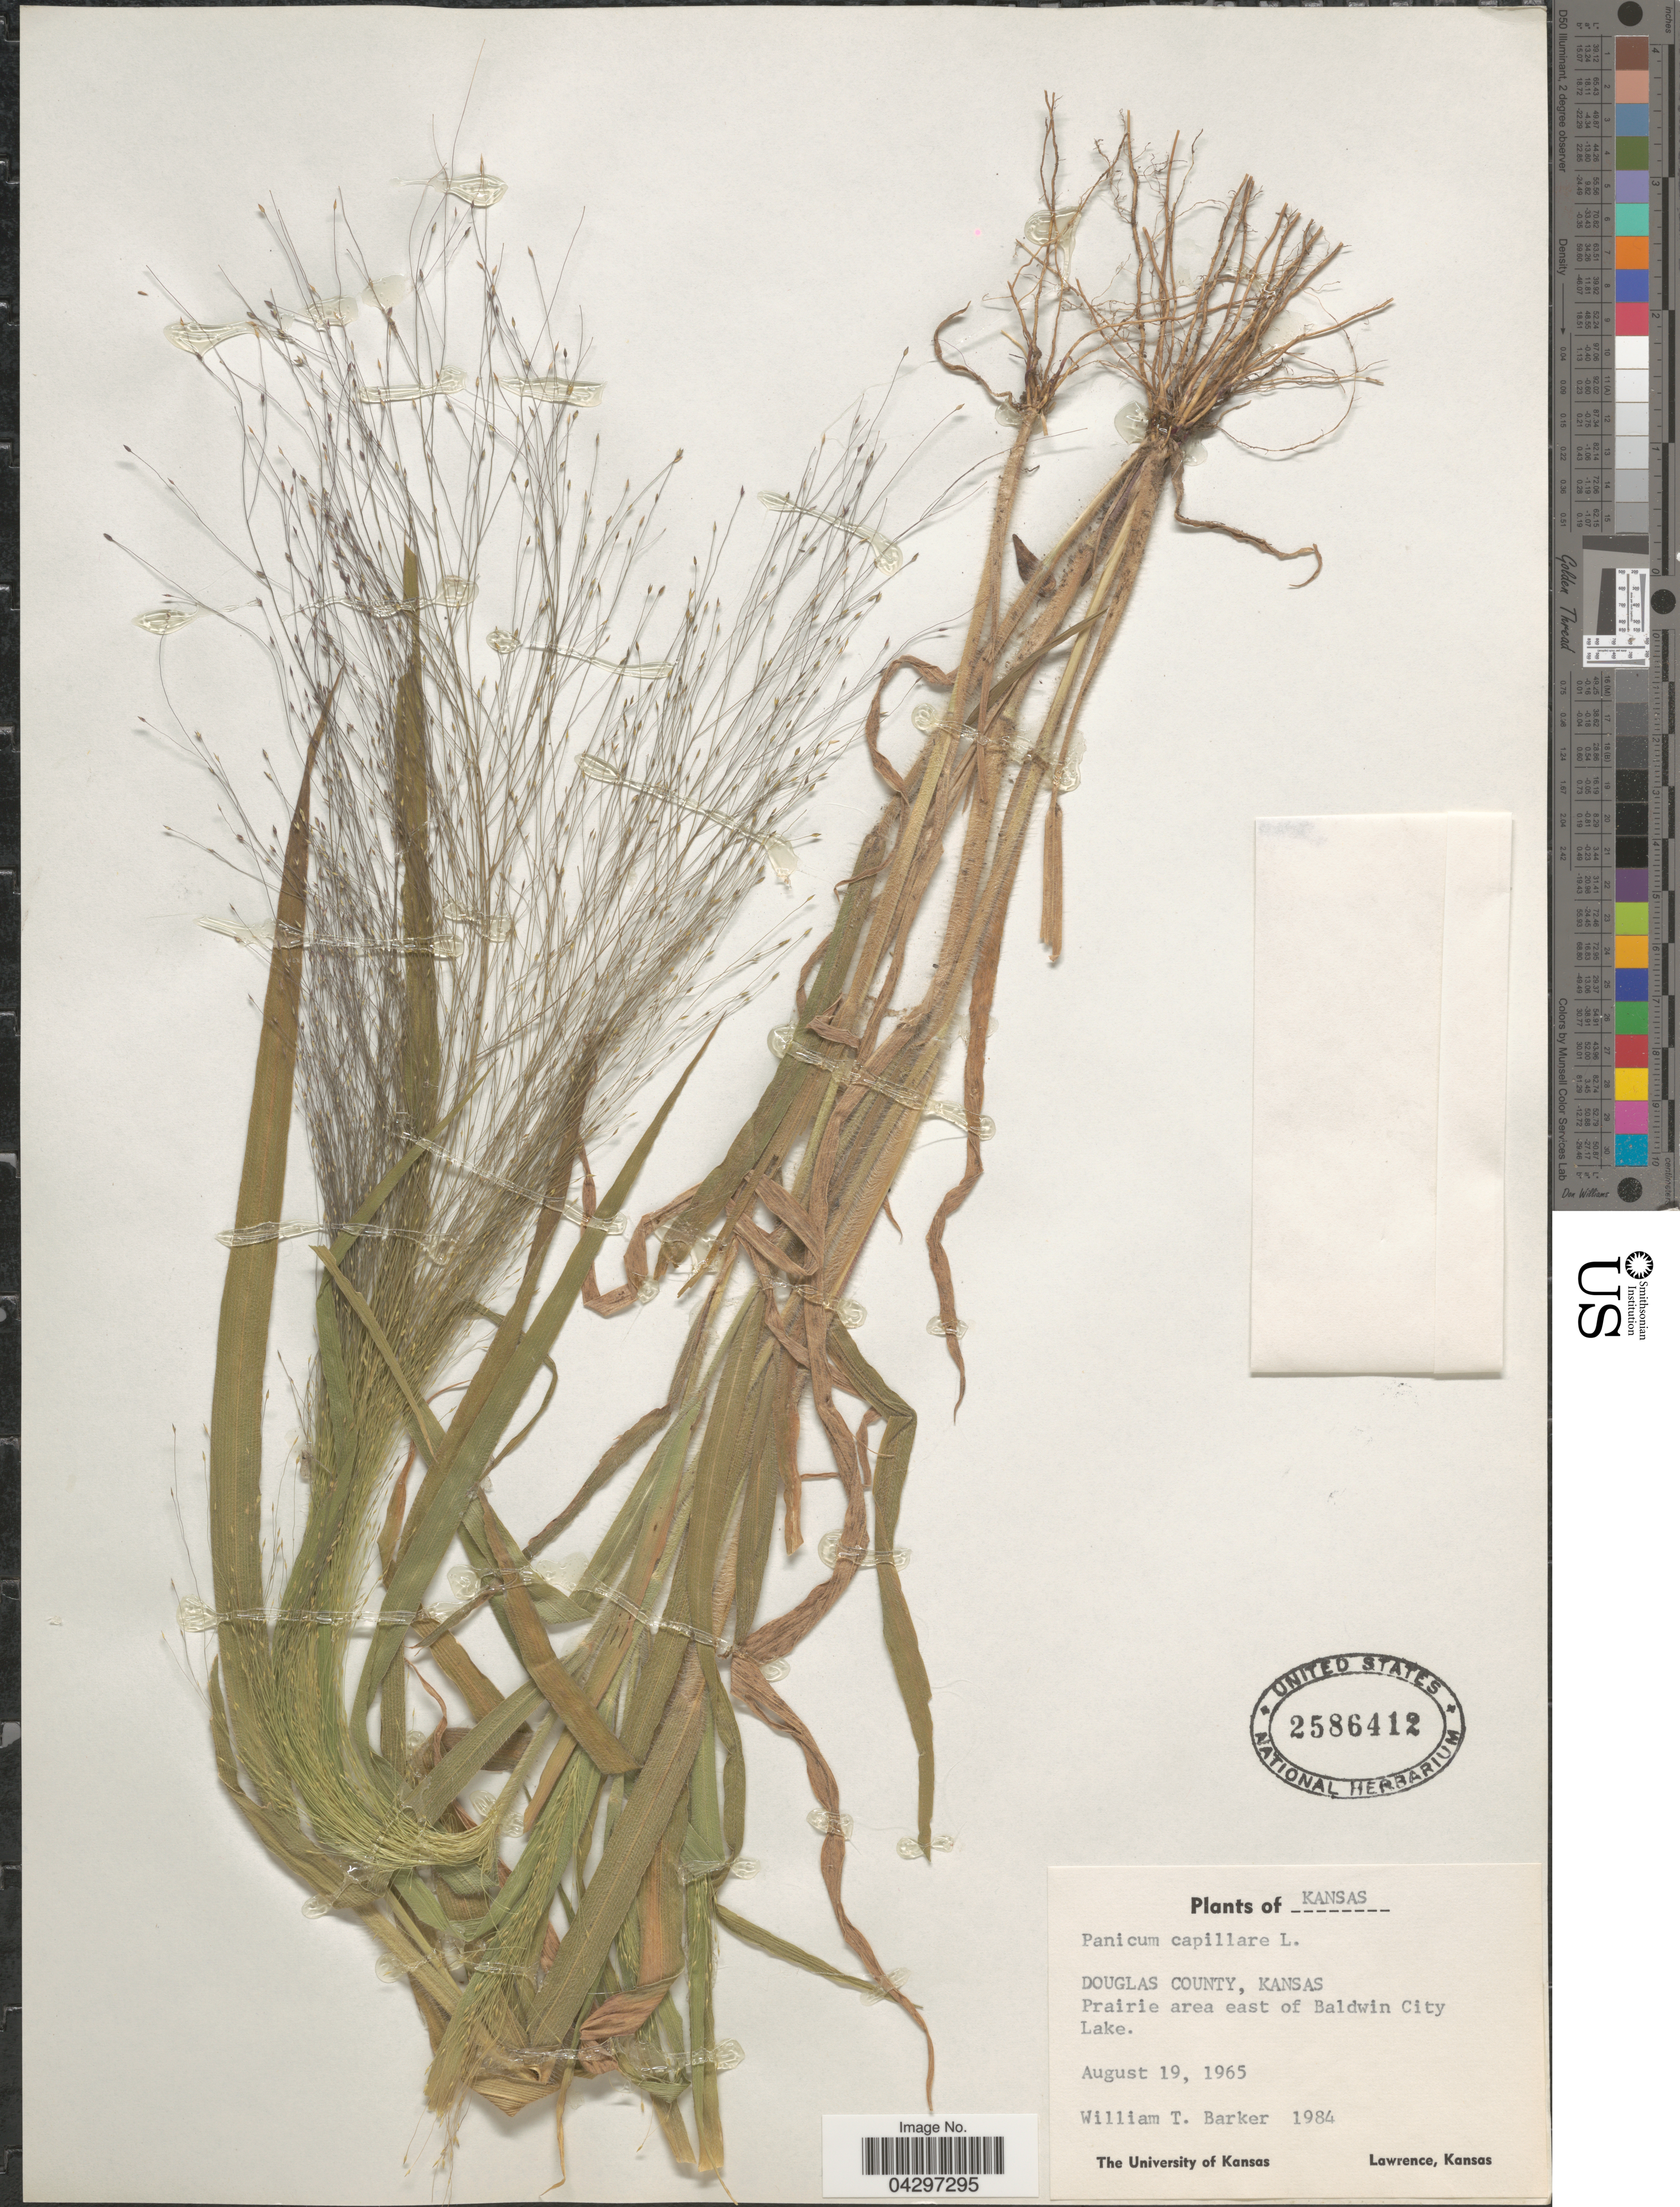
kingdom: Plantae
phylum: Tracheophyta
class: Liliopsida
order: Poales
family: Poaceae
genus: Panicum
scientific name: Panicum capillare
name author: L.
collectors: W. T. Barker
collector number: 1984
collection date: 1965-08-19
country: United States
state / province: Kansas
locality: Douglas County. Prairie area east of Baldwin City Lake.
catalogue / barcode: US 2586412